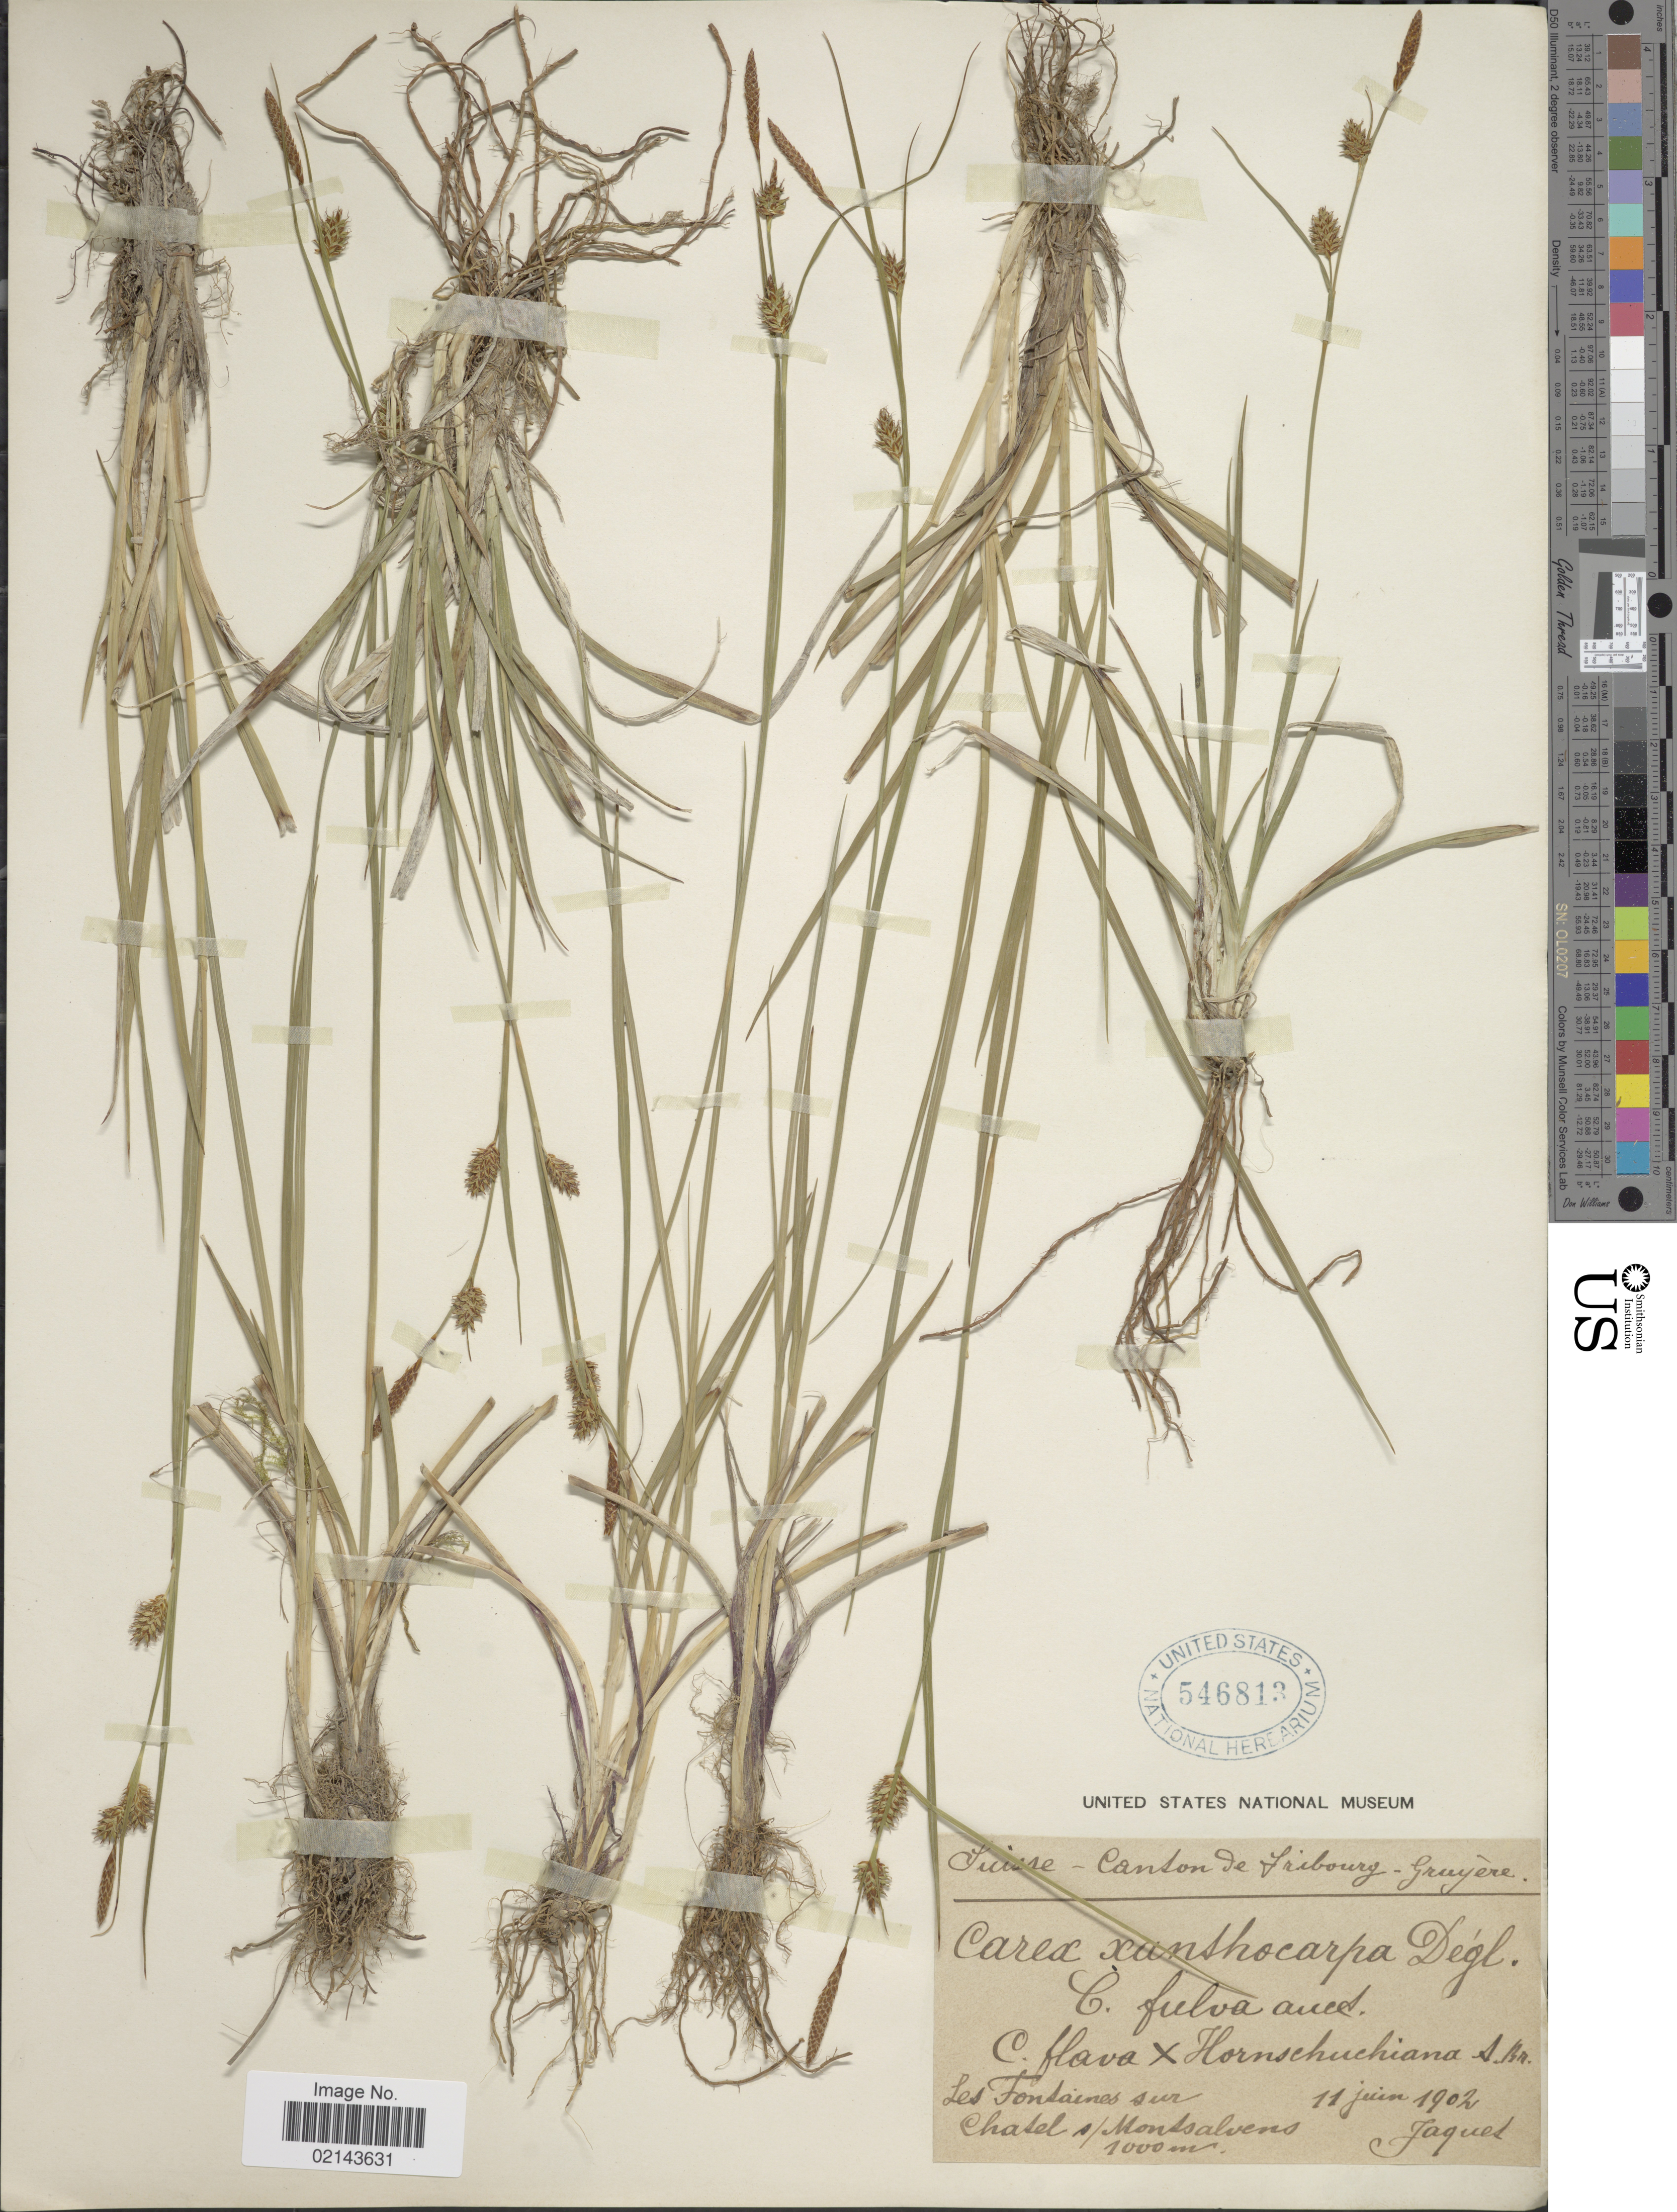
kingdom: Plantae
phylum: Tracheophyta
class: Liliopsida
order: Poales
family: Cyperaceae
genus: Carex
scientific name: Carex x xanthocarpa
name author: Degl.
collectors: -. Jaquet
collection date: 1902-06-11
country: Switzerland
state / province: Fribourg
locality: Canton de Fribourg, Gruyère, Les Fontaines sur Châtel/Montsalvens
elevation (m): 1000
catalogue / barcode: US 546813